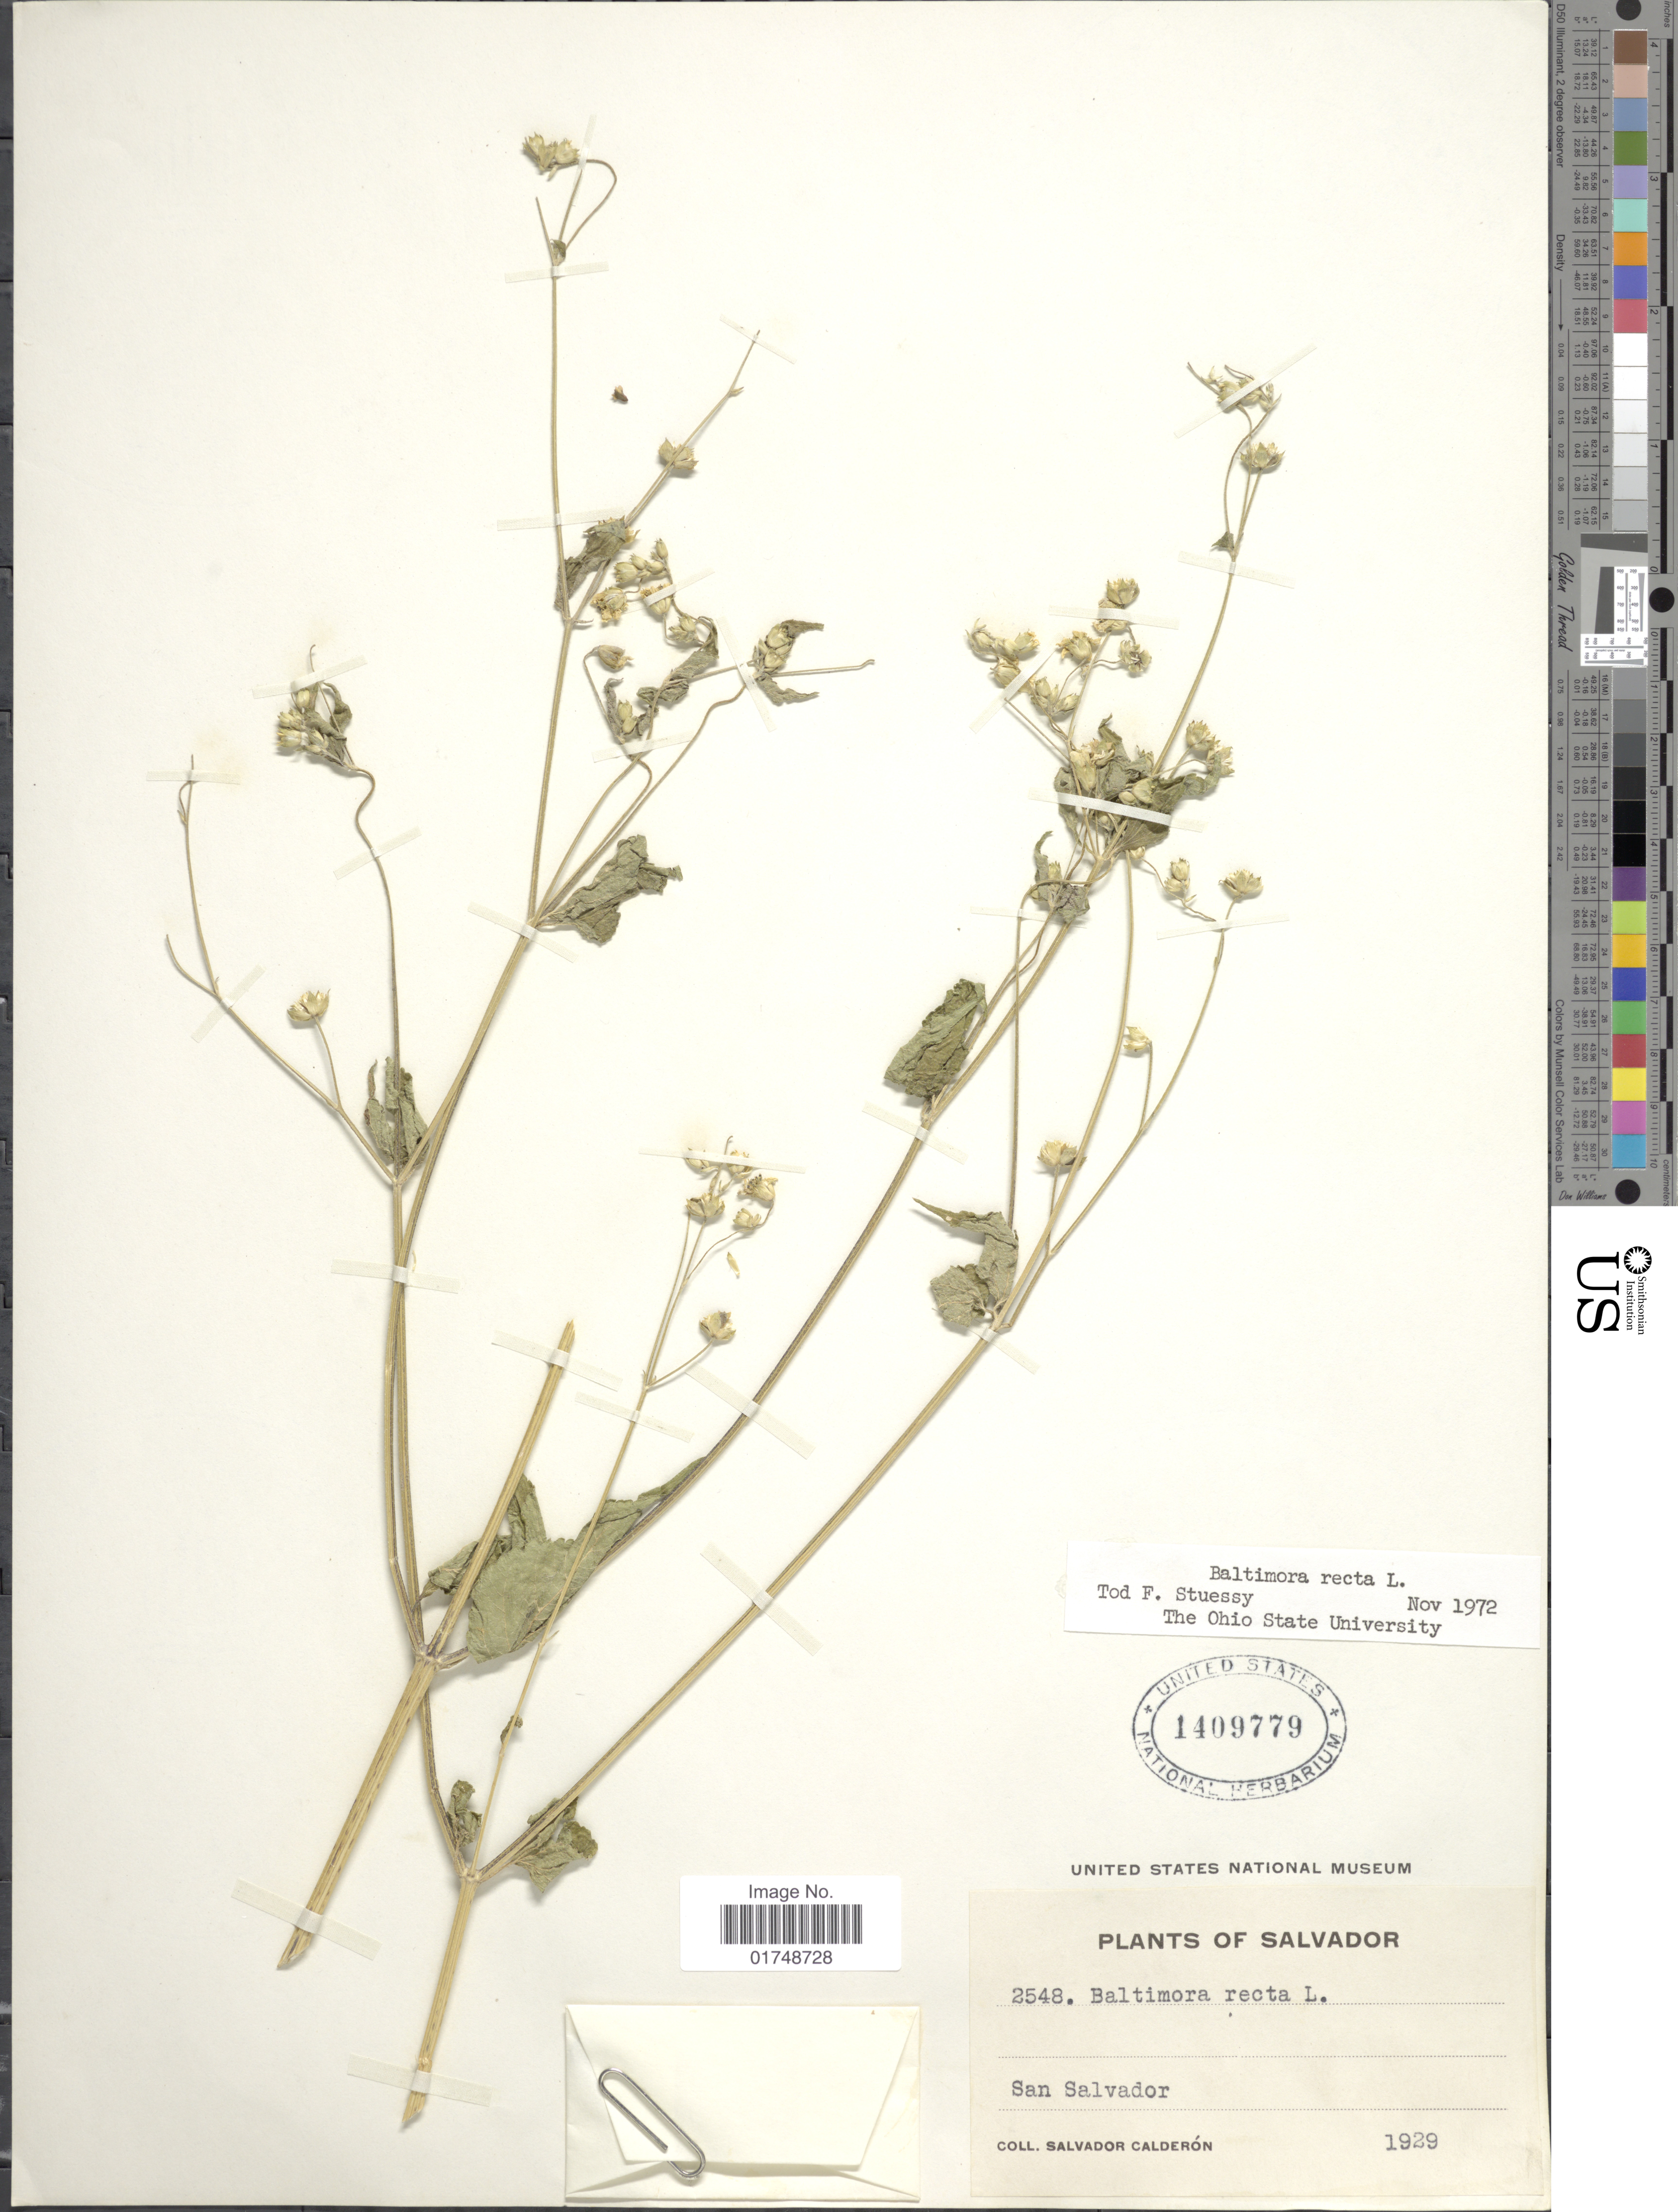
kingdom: Plantae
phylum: Tracheophyta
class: Magnoliopsida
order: Asterales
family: Asteraceae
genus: Baltimora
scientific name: Baltimora recta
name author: L.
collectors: S. Calderón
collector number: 2548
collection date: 1929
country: El Salvador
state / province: San Salvador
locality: Salvador. San Salvador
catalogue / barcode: US 1409779